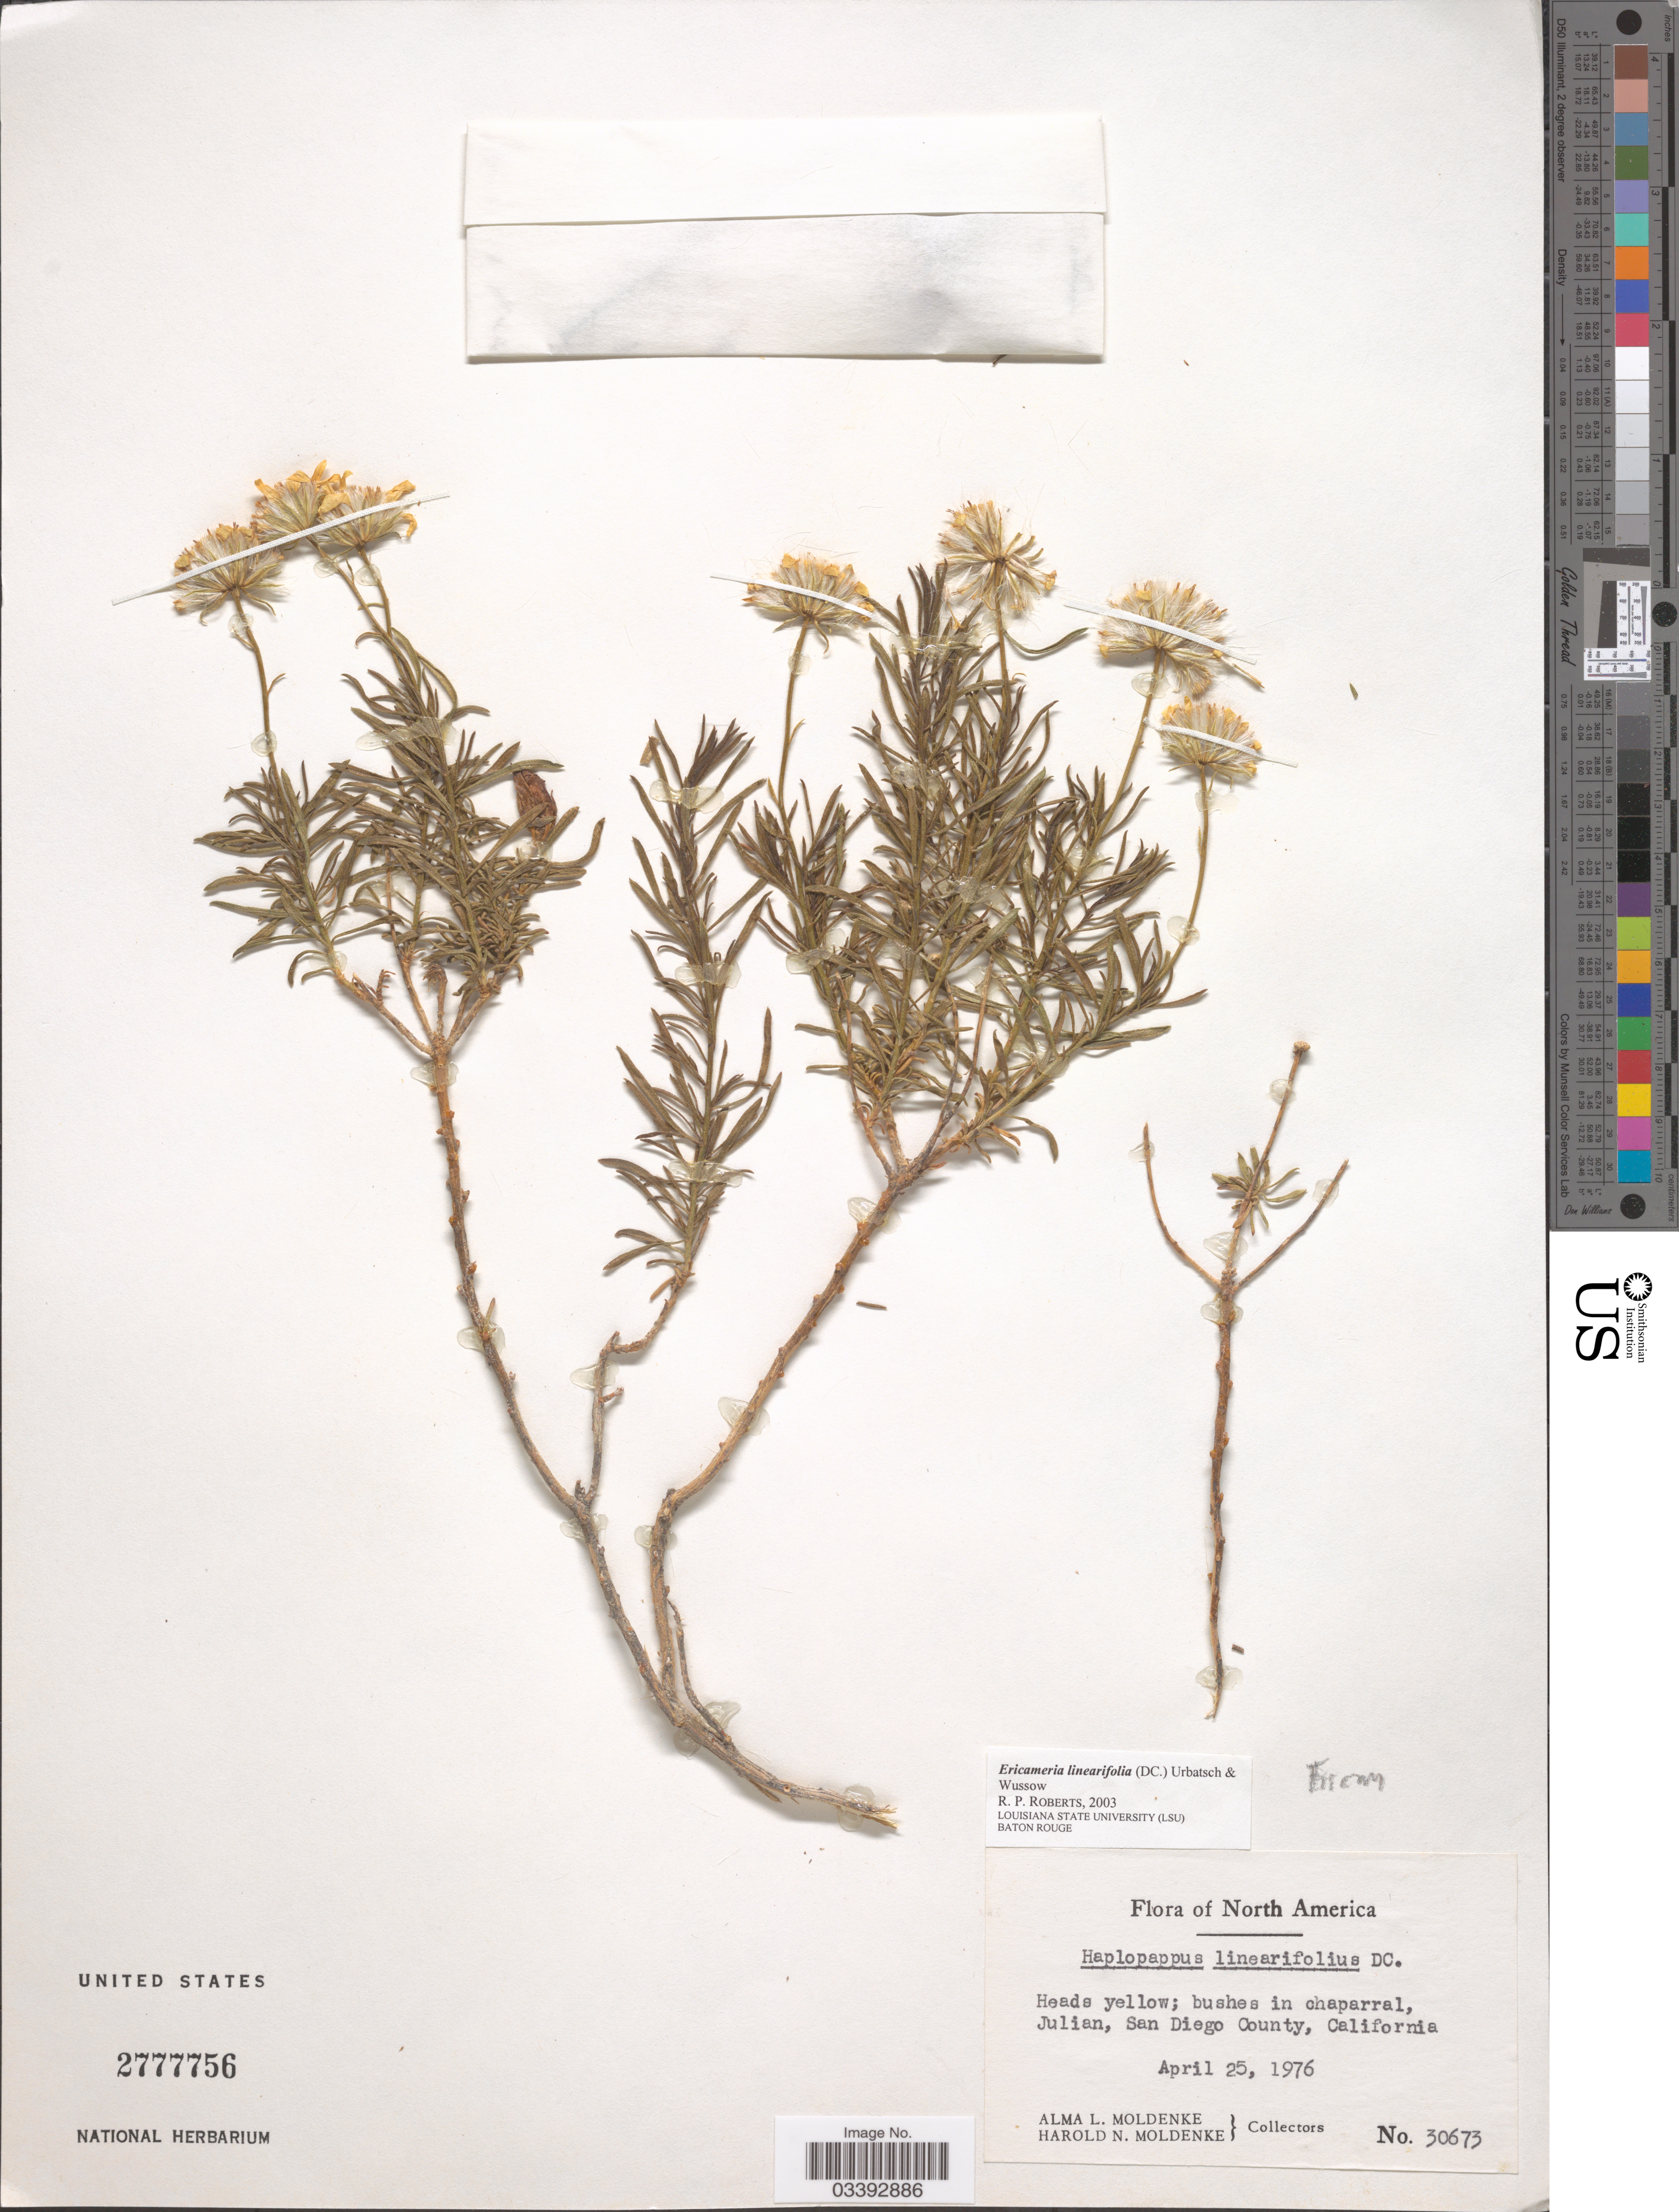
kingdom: Plantae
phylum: Tracheophyta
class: Magnoliopsida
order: Asterales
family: Asteraceae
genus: Ericameria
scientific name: Ericameria linearifolia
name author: (DC.) Urbatsch & Wussow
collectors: A. L. Moldenke & H. N. Moldenke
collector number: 30673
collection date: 1976-04-25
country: United States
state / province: California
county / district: San Diego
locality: Bushes in chaparral, Julian, San Diego County.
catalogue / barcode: US 2777756